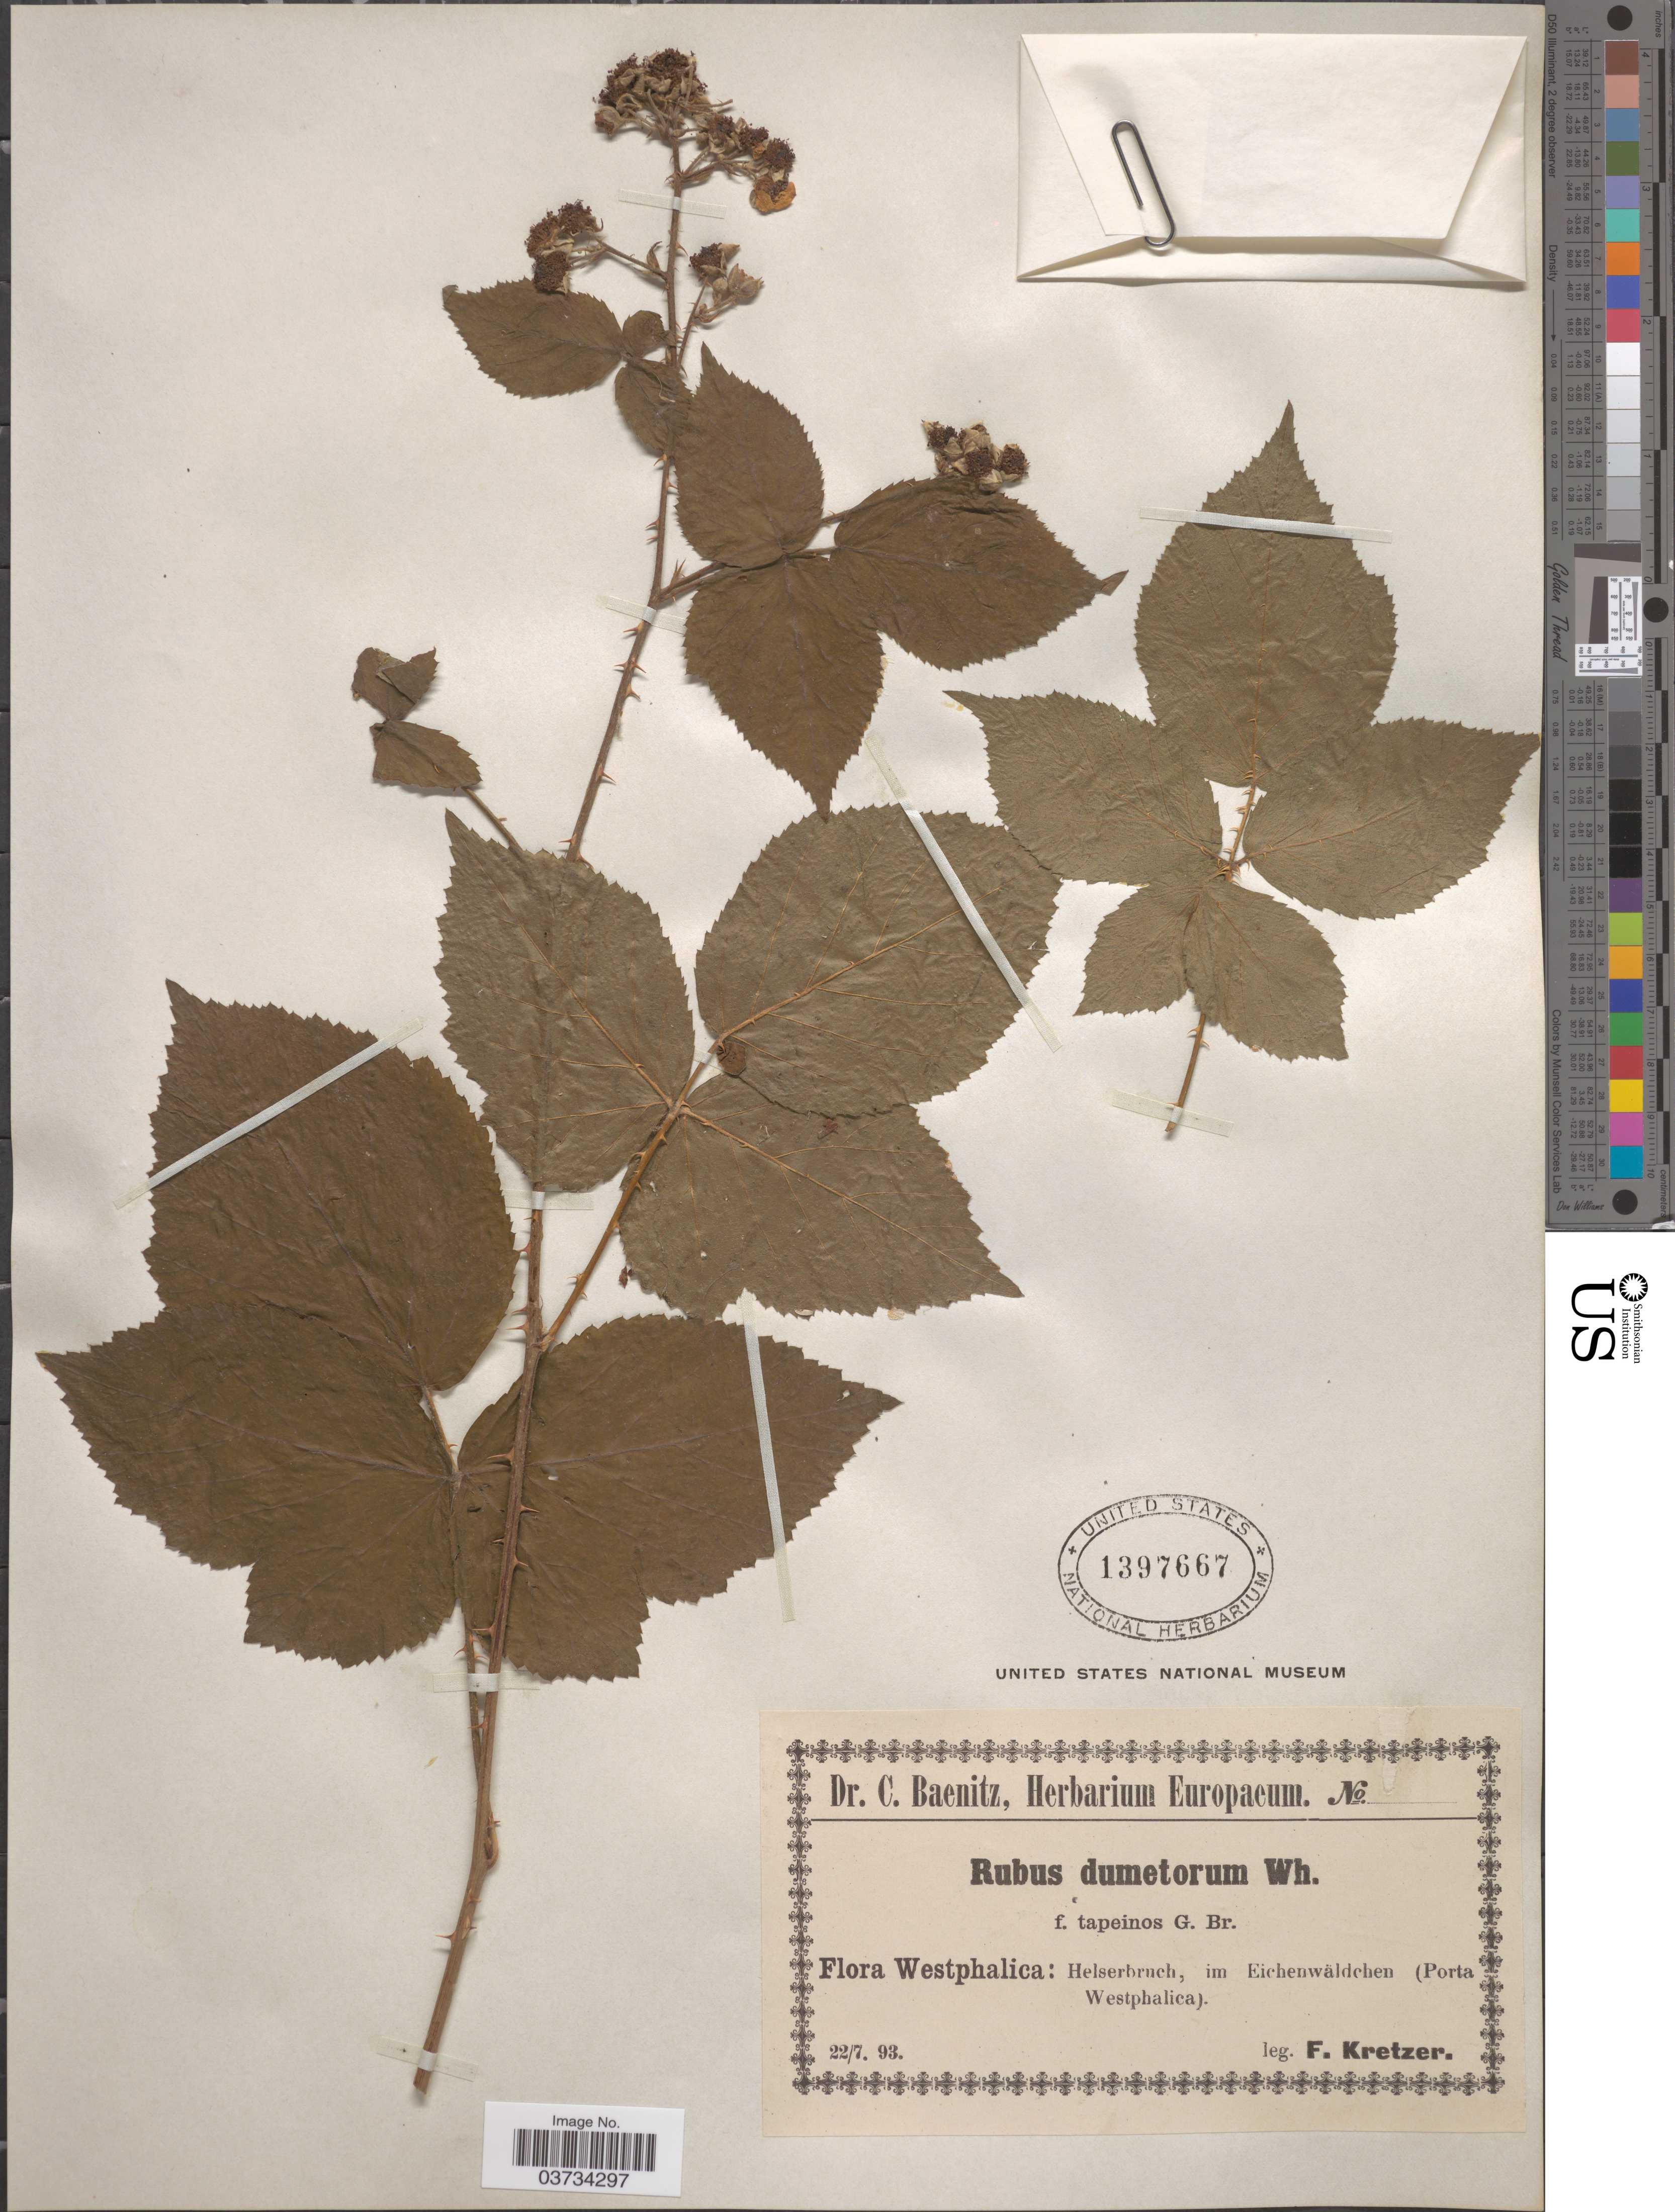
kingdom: Plantae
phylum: Tracheophyta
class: Magnoliopsida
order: Rosales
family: Rosaceae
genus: Rubus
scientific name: Rubus dumetorum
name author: Weihe ex Boenn.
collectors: F. Kretzer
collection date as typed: Transcribed d/m/y: 22/7/93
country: Germany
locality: Westphalica: Helserbruch, im Eichenwäldchen (Porta Westphalica).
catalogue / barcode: US 1397667